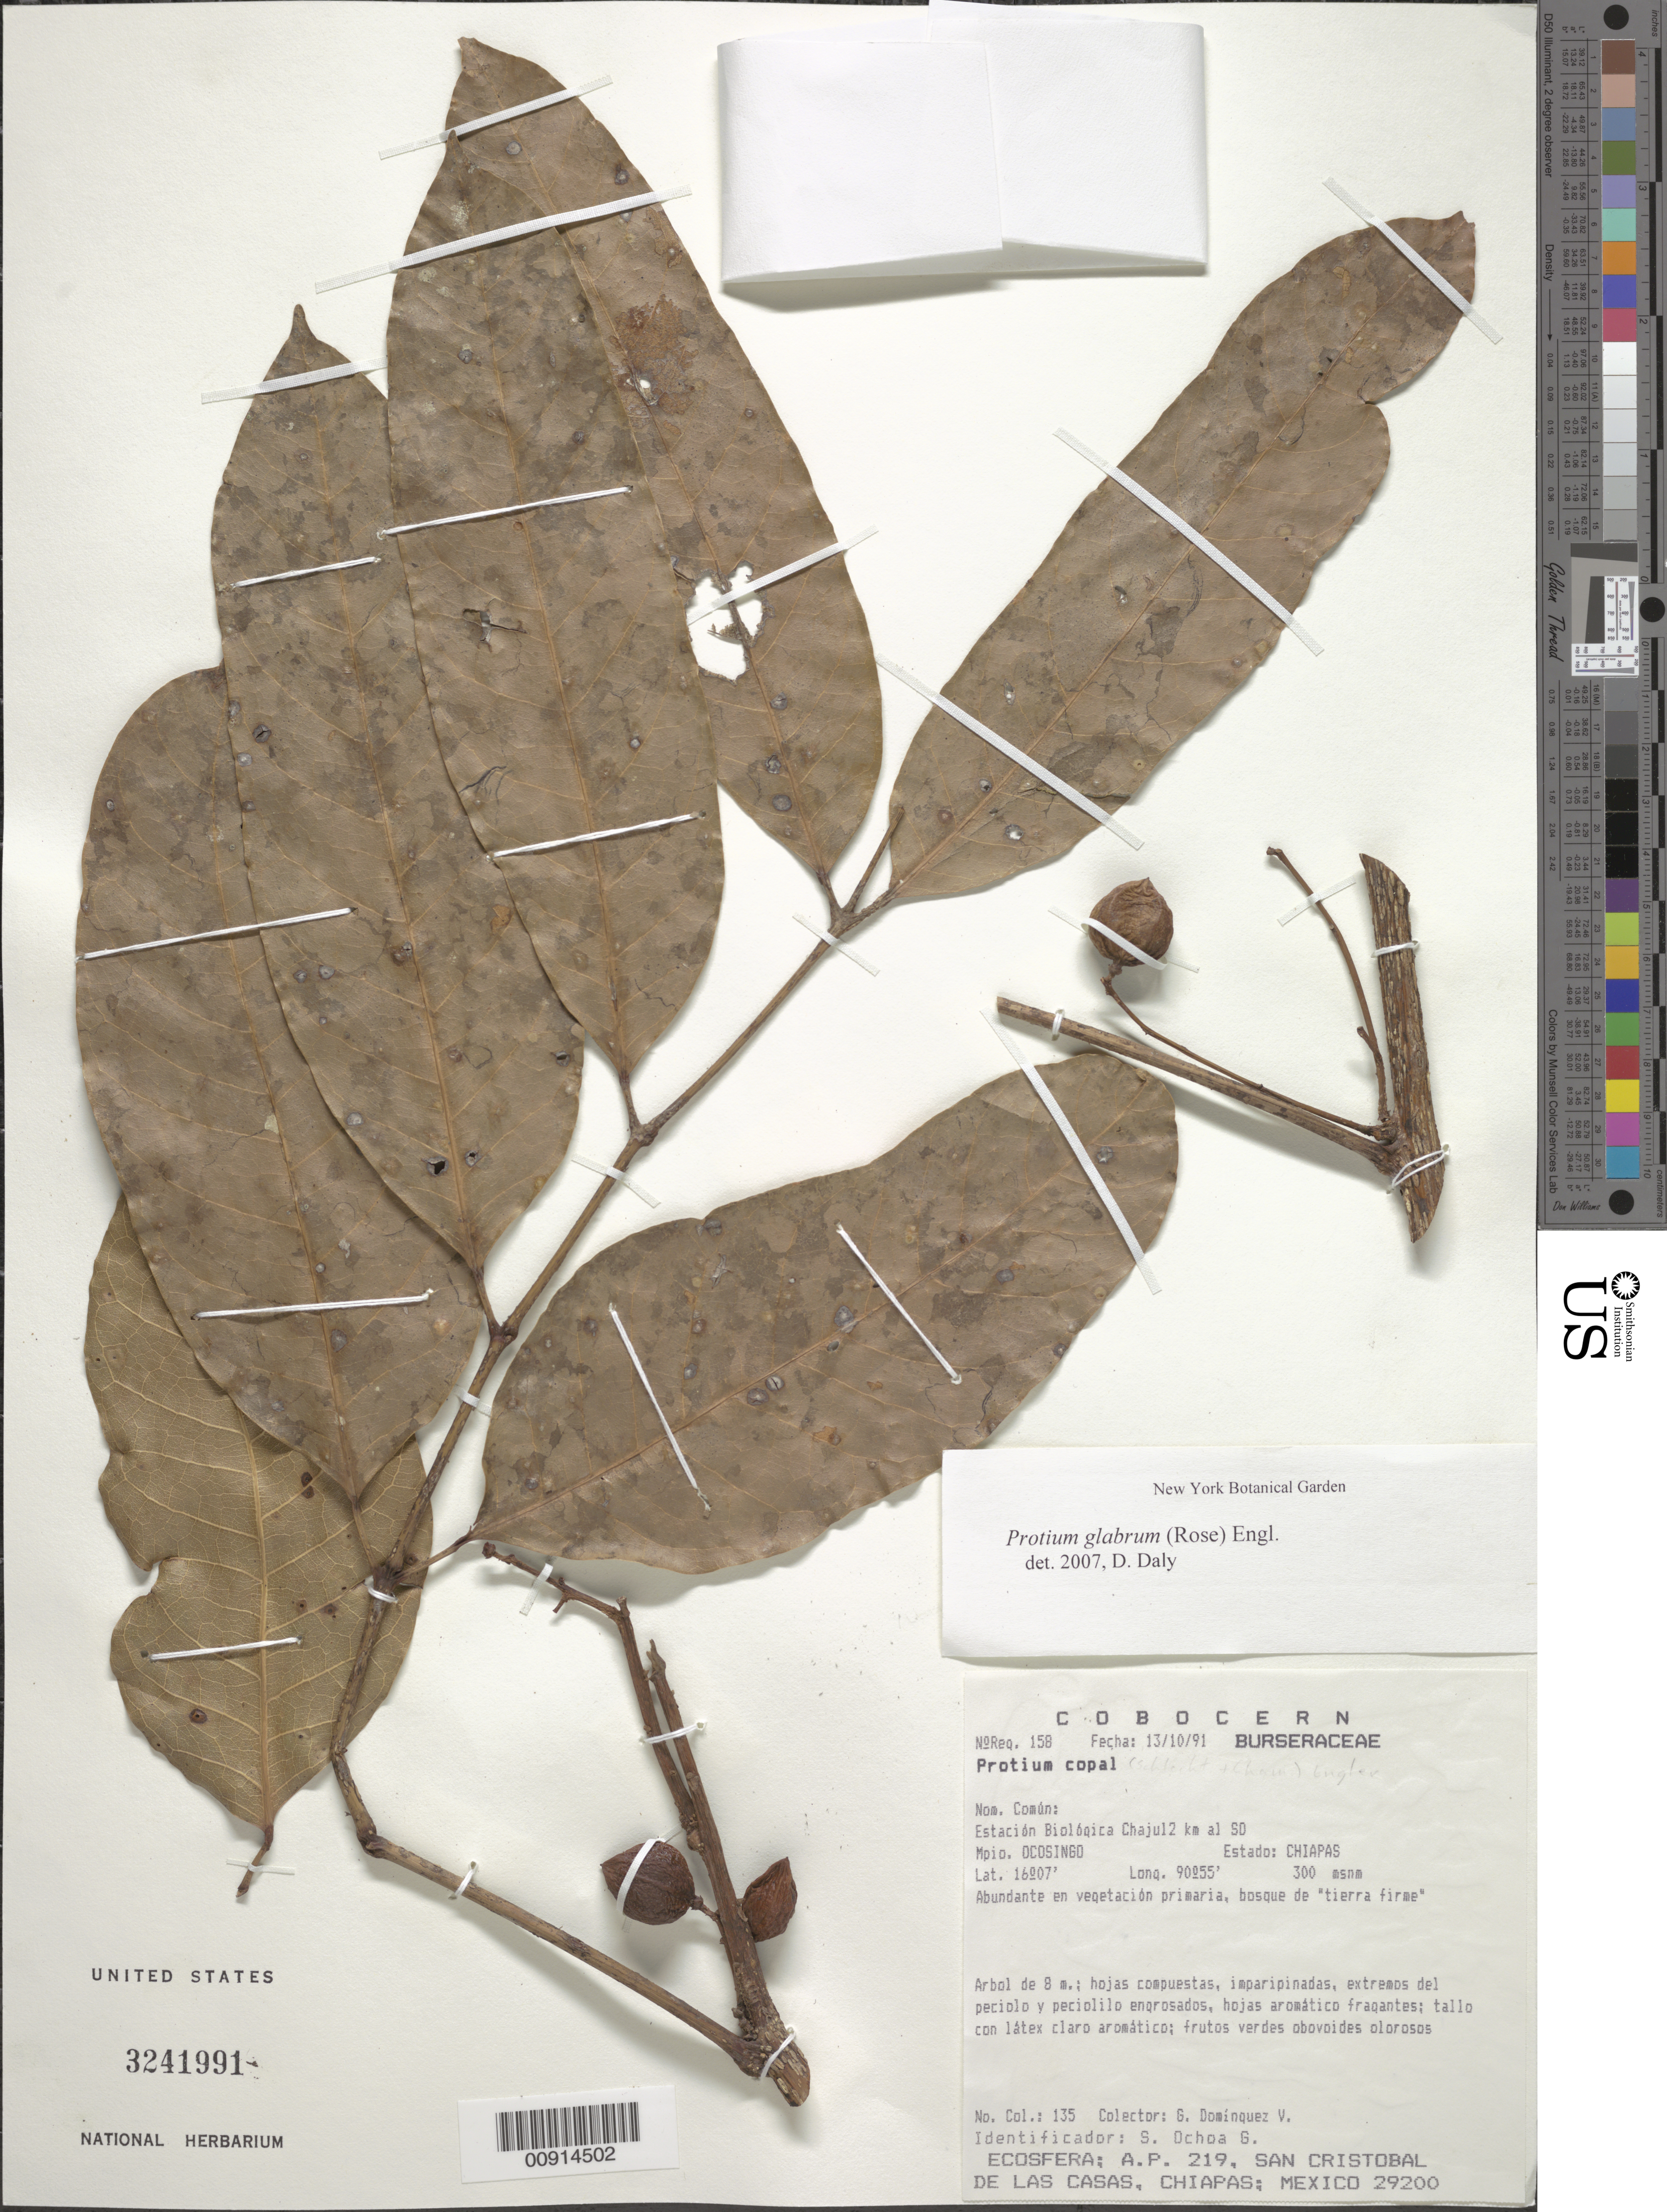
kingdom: Plantae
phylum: Tracheophyta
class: Magnoliopsida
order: Sapindales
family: Burseraceae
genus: Protium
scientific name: Protium copal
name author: (Schltdl. & Cham.) Engl.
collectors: G. Domínguez V.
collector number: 135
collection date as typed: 13 Oct 1991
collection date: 1991-10-13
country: Mexico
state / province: Chiapas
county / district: Ocosingo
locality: Estación Biológica Chajul 2 km. al SO. Mpio. Ocosingo, Chiapas.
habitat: Abundante en vegetación primaria, bosque de "tierra firme".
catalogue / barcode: US 3241991